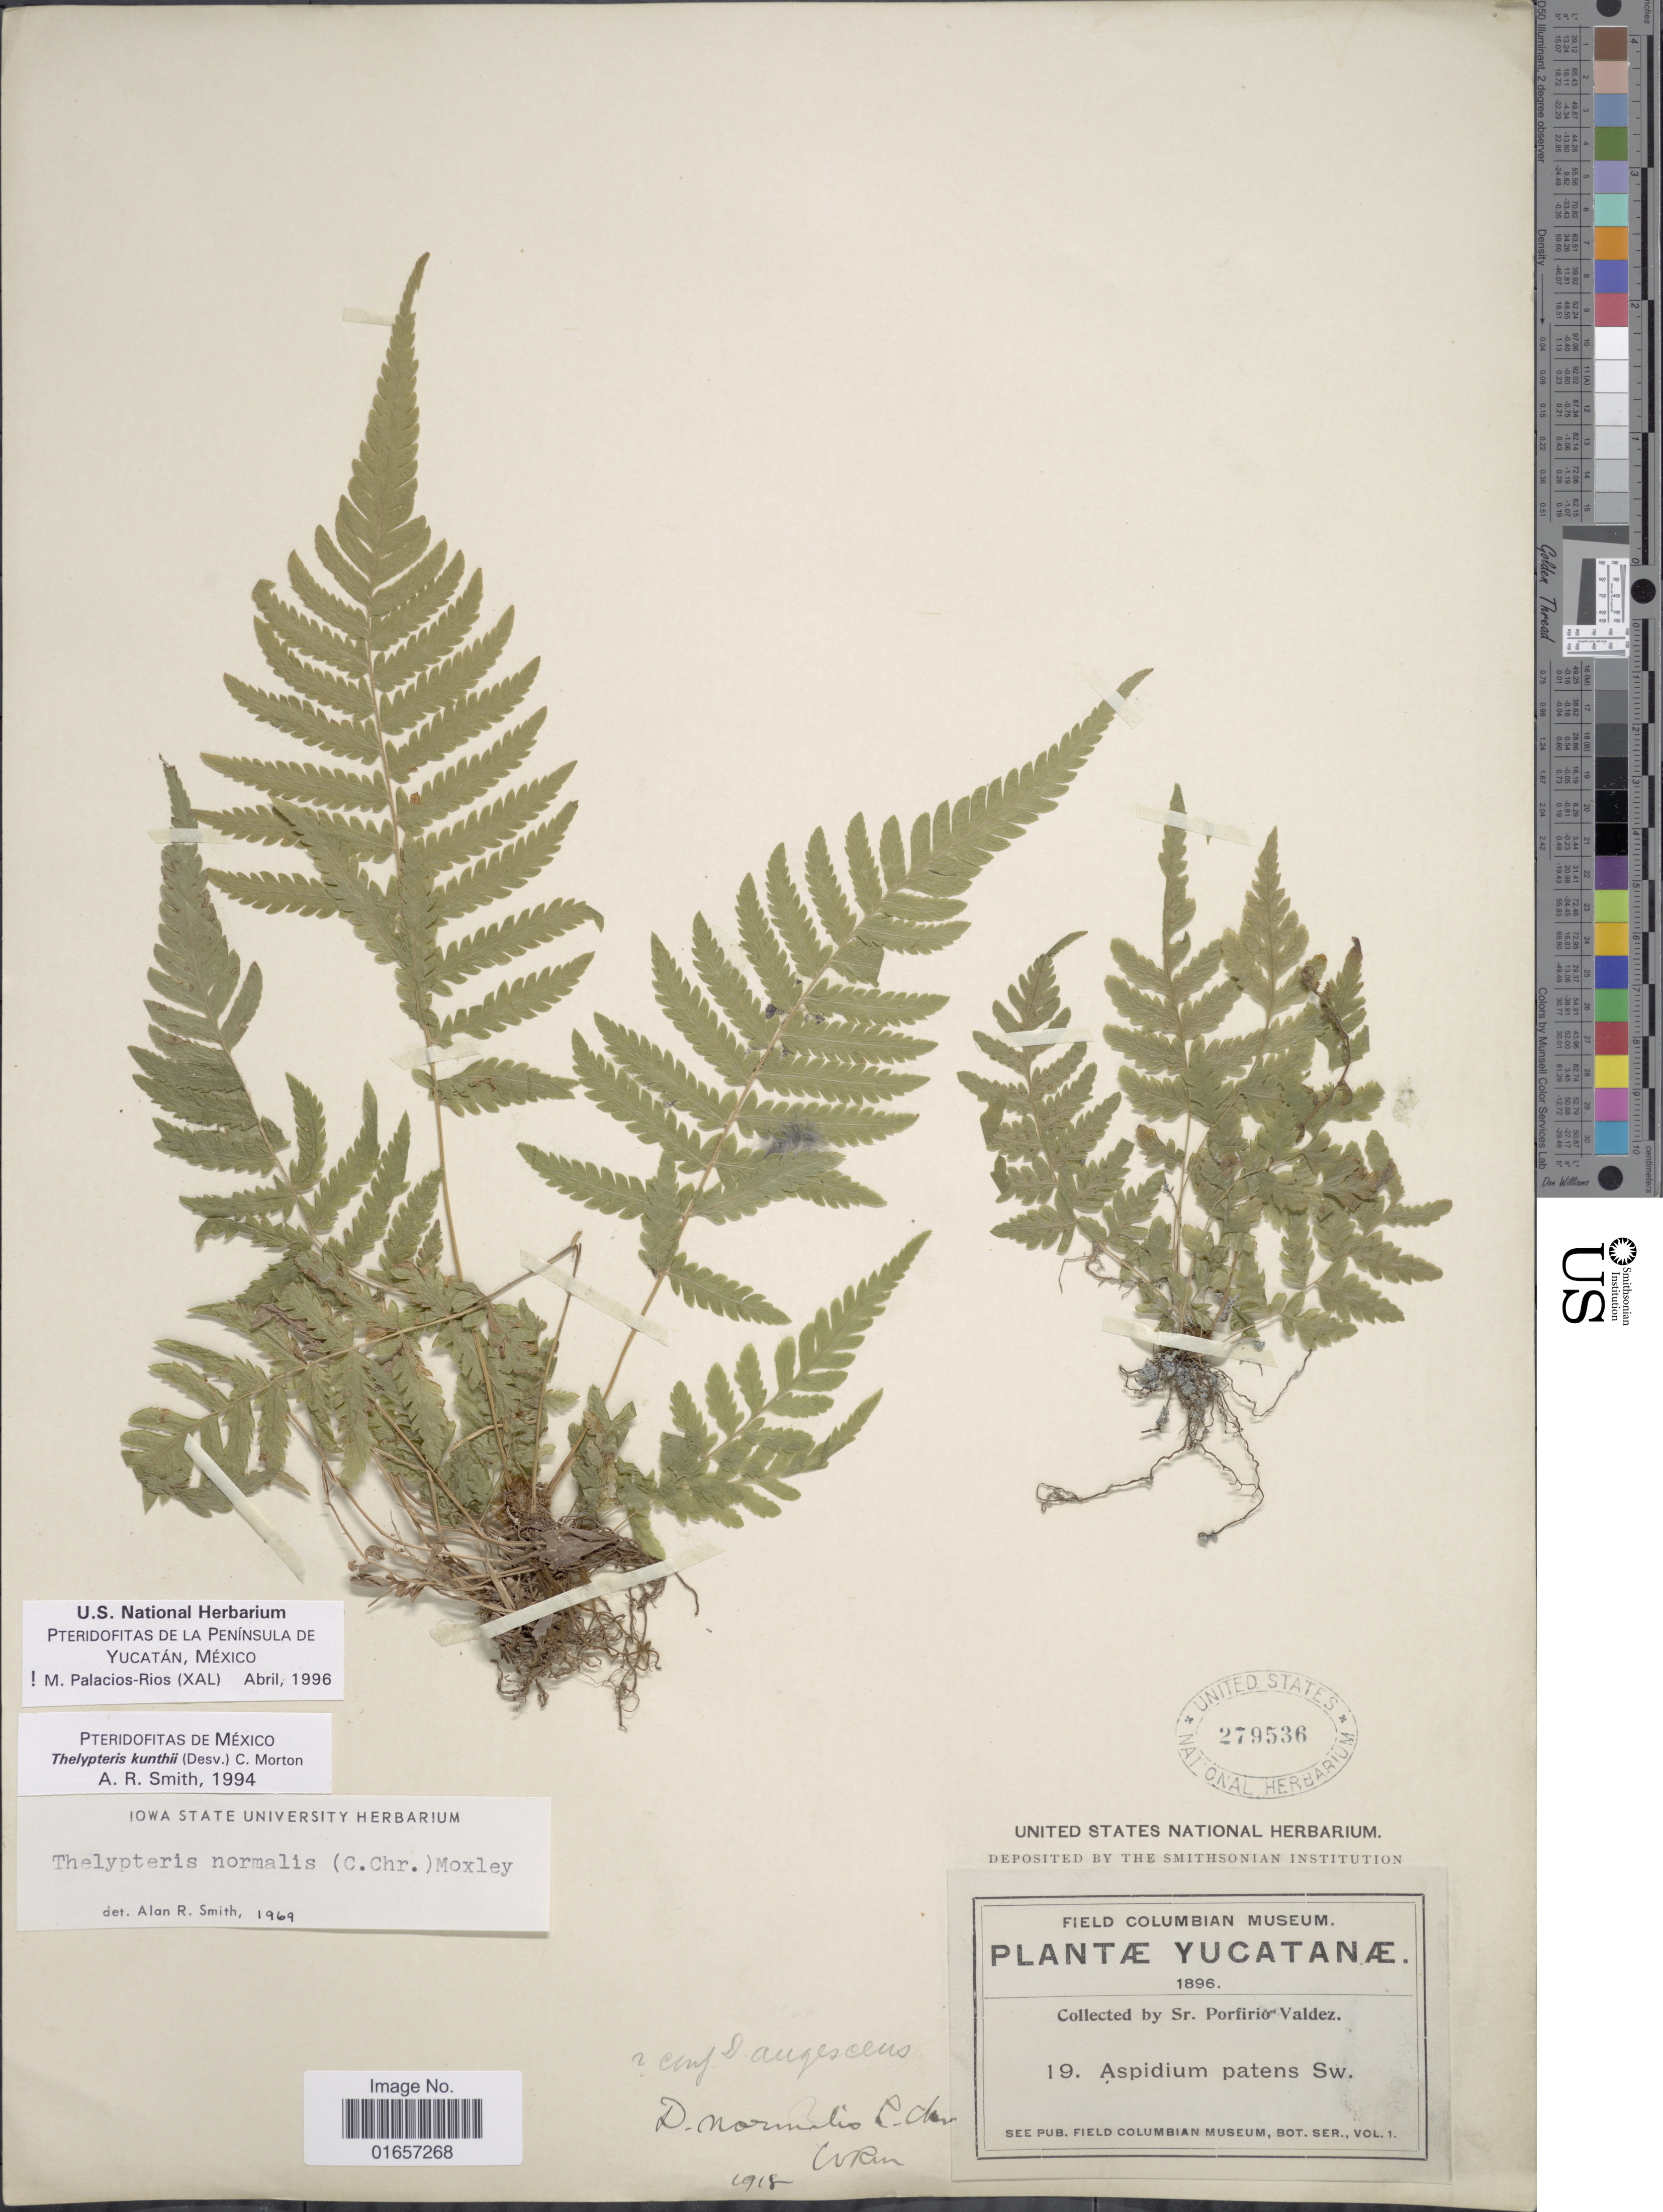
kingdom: Plantae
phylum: Tracheophyta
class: Polypodiopsida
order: Polypodiales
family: Thelypteridaceae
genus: Christella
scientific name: Christella kunthii comb. ined.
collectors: P. Valdez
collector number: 19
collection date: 1896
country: Mexico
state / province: Yucatán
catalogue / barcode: US 279536